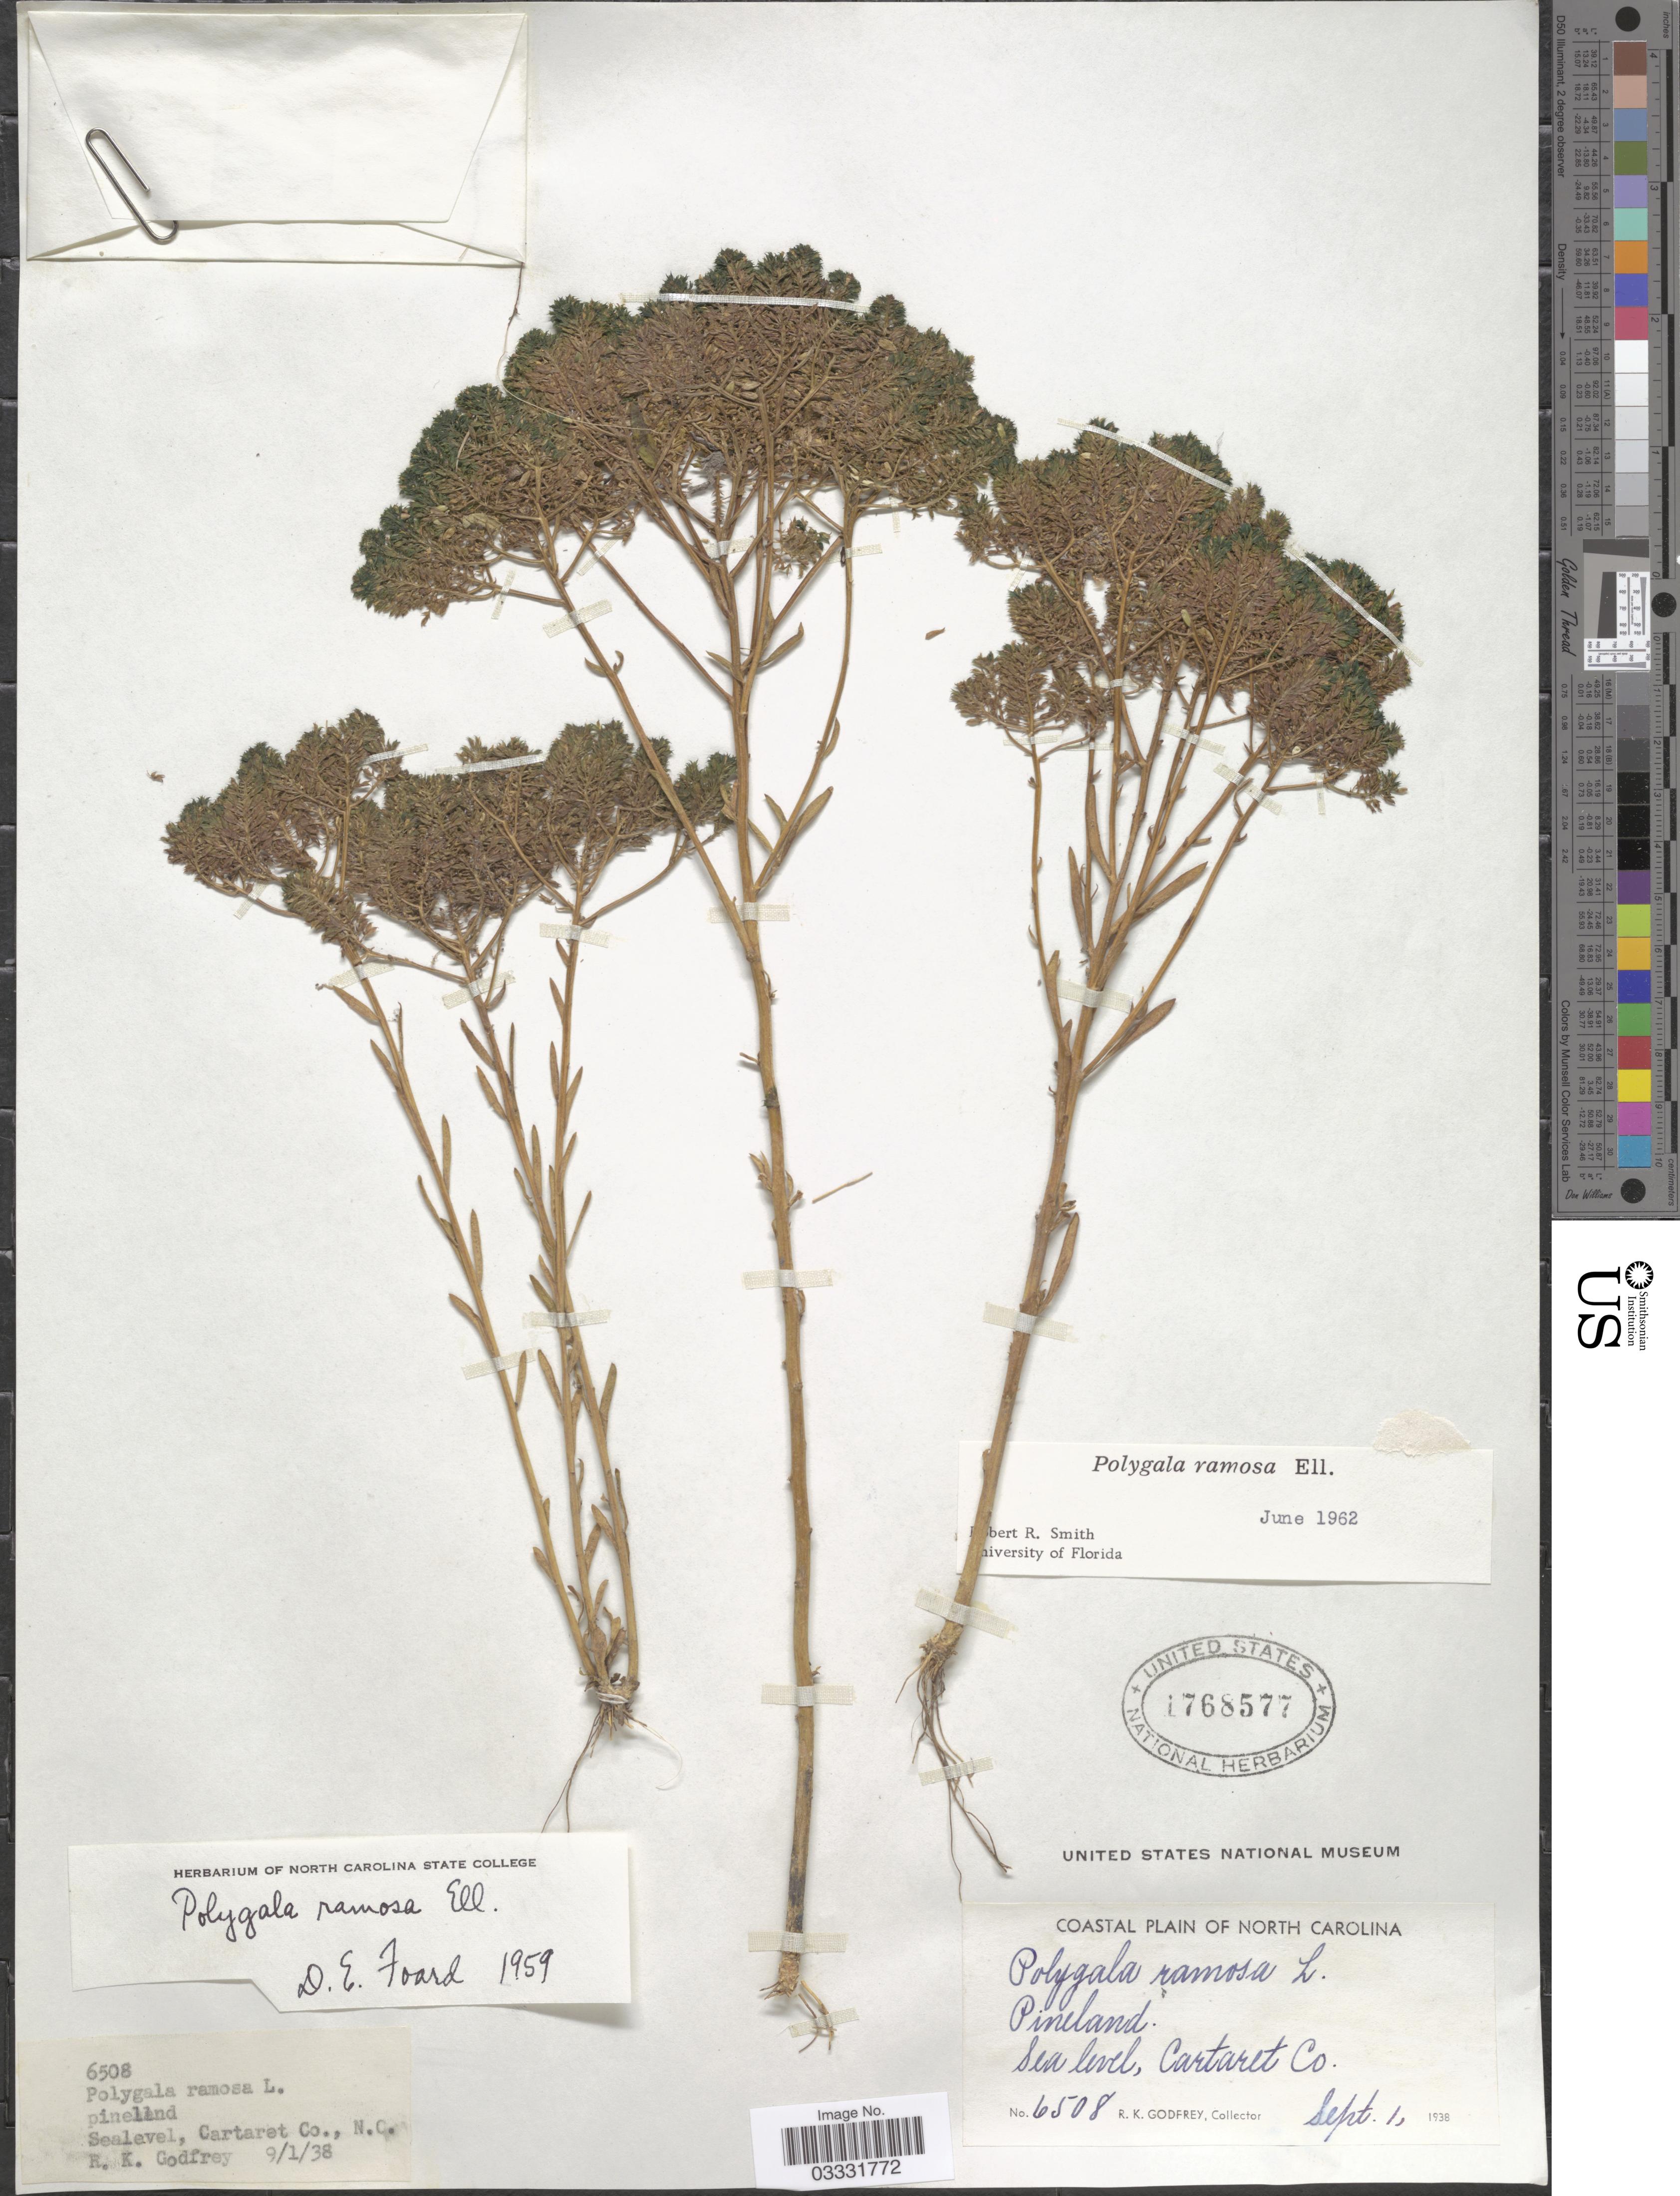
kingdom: Plantae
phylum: Tracheophyta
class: Magnoliopsida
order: Fabales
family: Polygalaceae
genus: Polygala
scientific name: Polygala ramosa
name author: Elliott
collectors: R. K. Godfrey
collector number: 6508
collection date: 1938-09-01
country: United States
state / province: North Carolina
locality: Coastal Plain of North Carolina. Cartaret Co.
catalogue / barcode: US 1768577